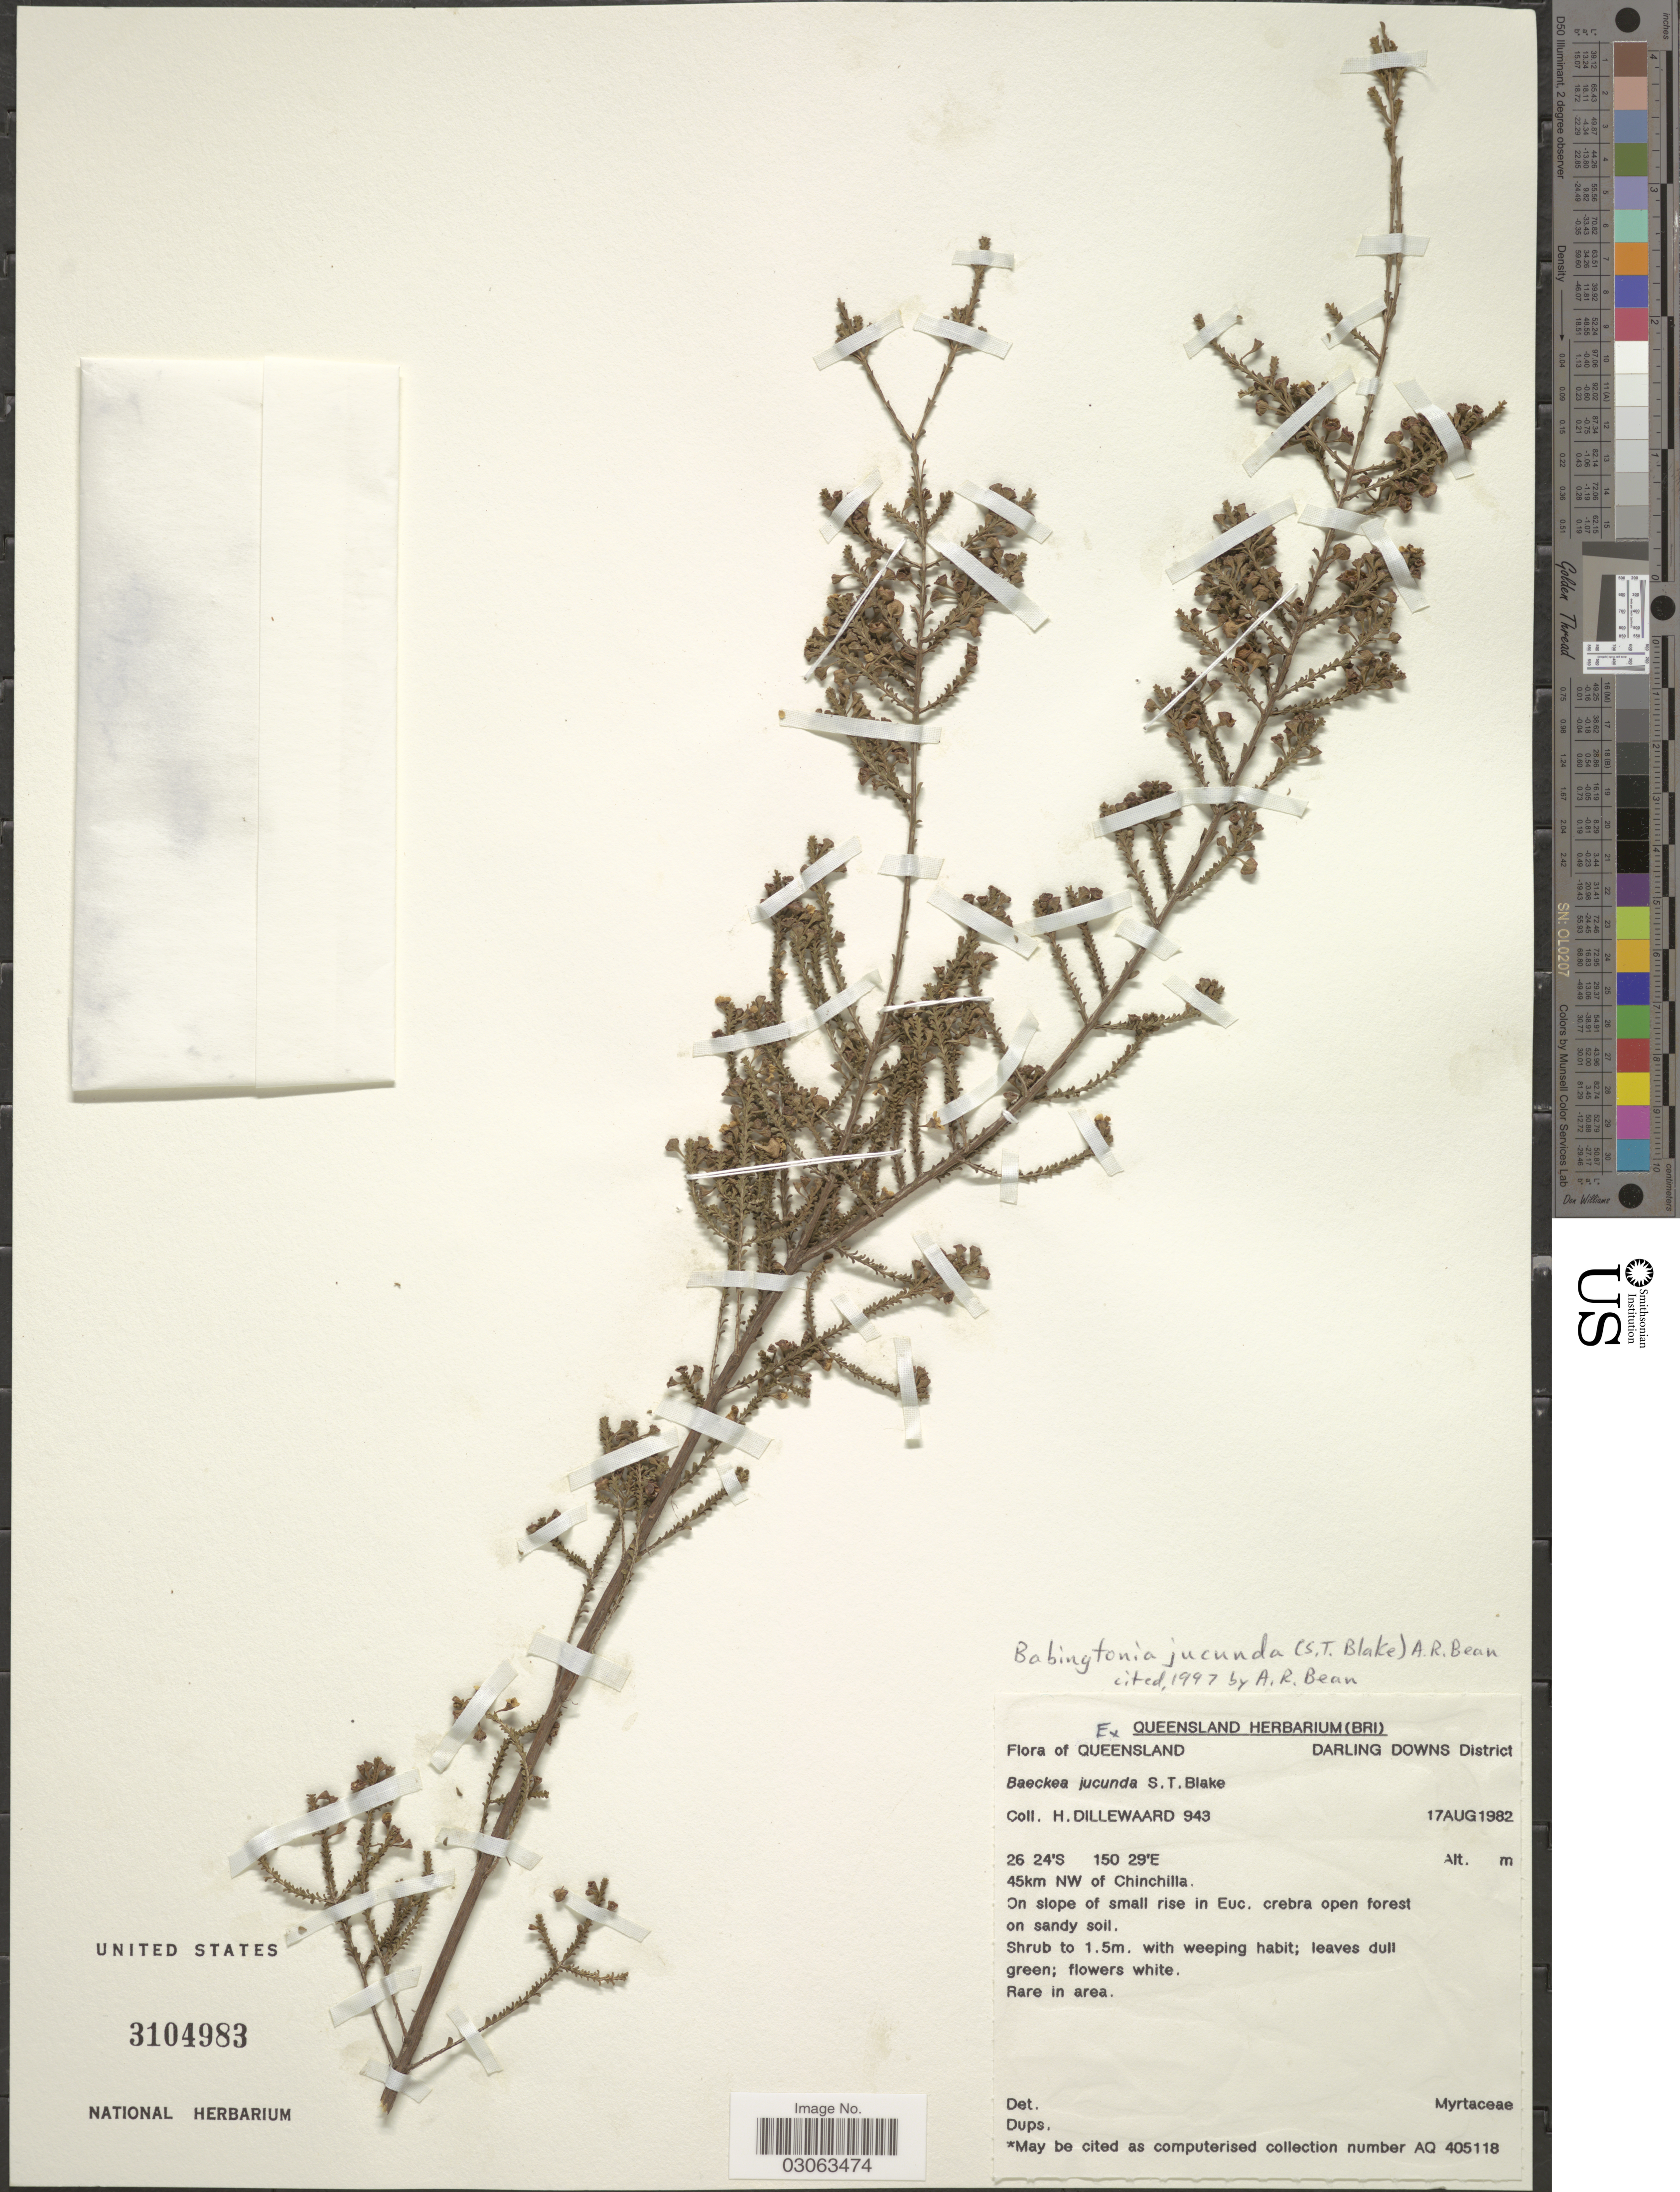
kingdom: Plantae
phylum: Tracheophyta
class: Magnoliopsida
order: Myrtales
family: Myrtaceae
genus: Kardomia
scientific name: Kardomia jucunda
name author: (S.T. Blake) P.G. Wilson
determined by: Bean, A. R.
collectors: H. Dillewaard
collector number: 943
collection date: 1982-08-17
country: Australia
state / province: Queensland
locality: Darling Downs District. 45 km NW of Chinchilla.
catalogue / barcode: US 3104983